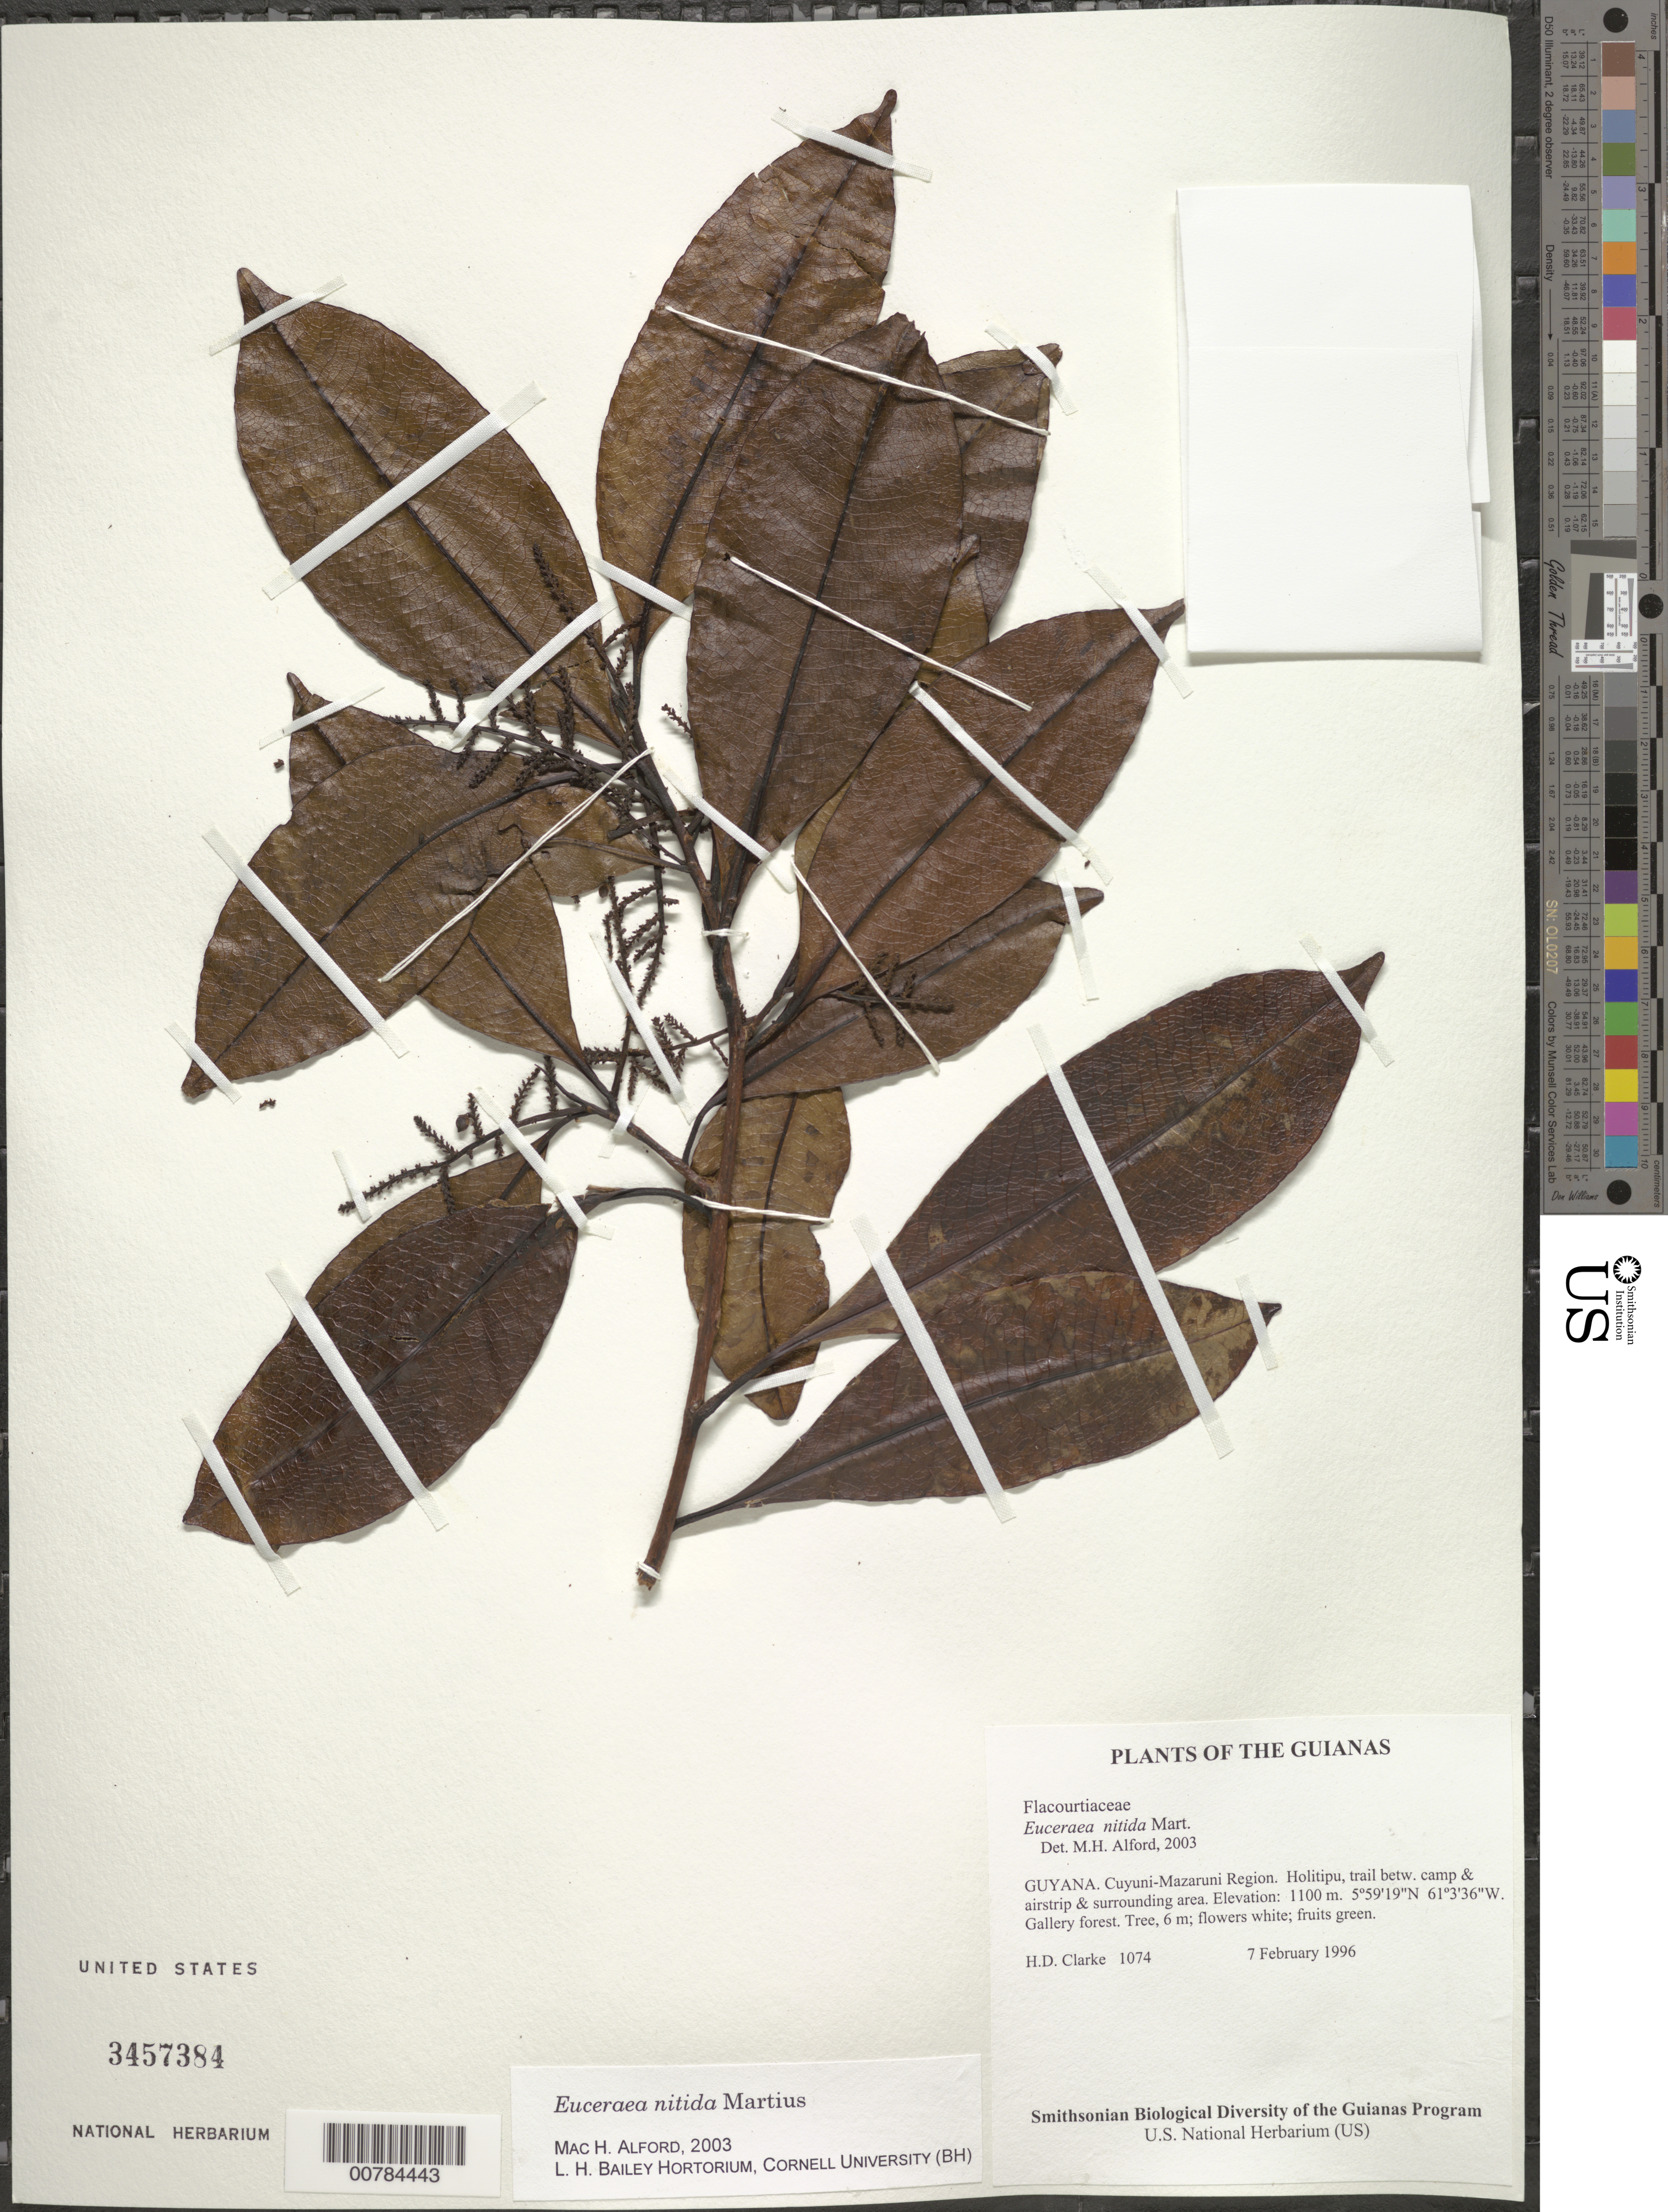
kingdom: Plantae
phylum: Tracheophyta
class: Magnoliopsida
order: Malpighiales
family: Salicaceae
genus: Casearia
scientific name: Casearia euceraea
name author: Mestier et al.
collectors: H. D. Clarke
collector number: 1074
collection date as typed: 7 February 1996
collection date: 1996-02-07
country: Guyana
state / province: Cuyuni-Mazaruni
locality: Holitipu, trail between camp & airstrip & surrounding area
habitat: Gallery forest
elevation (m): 1100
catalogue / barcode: US 3457384